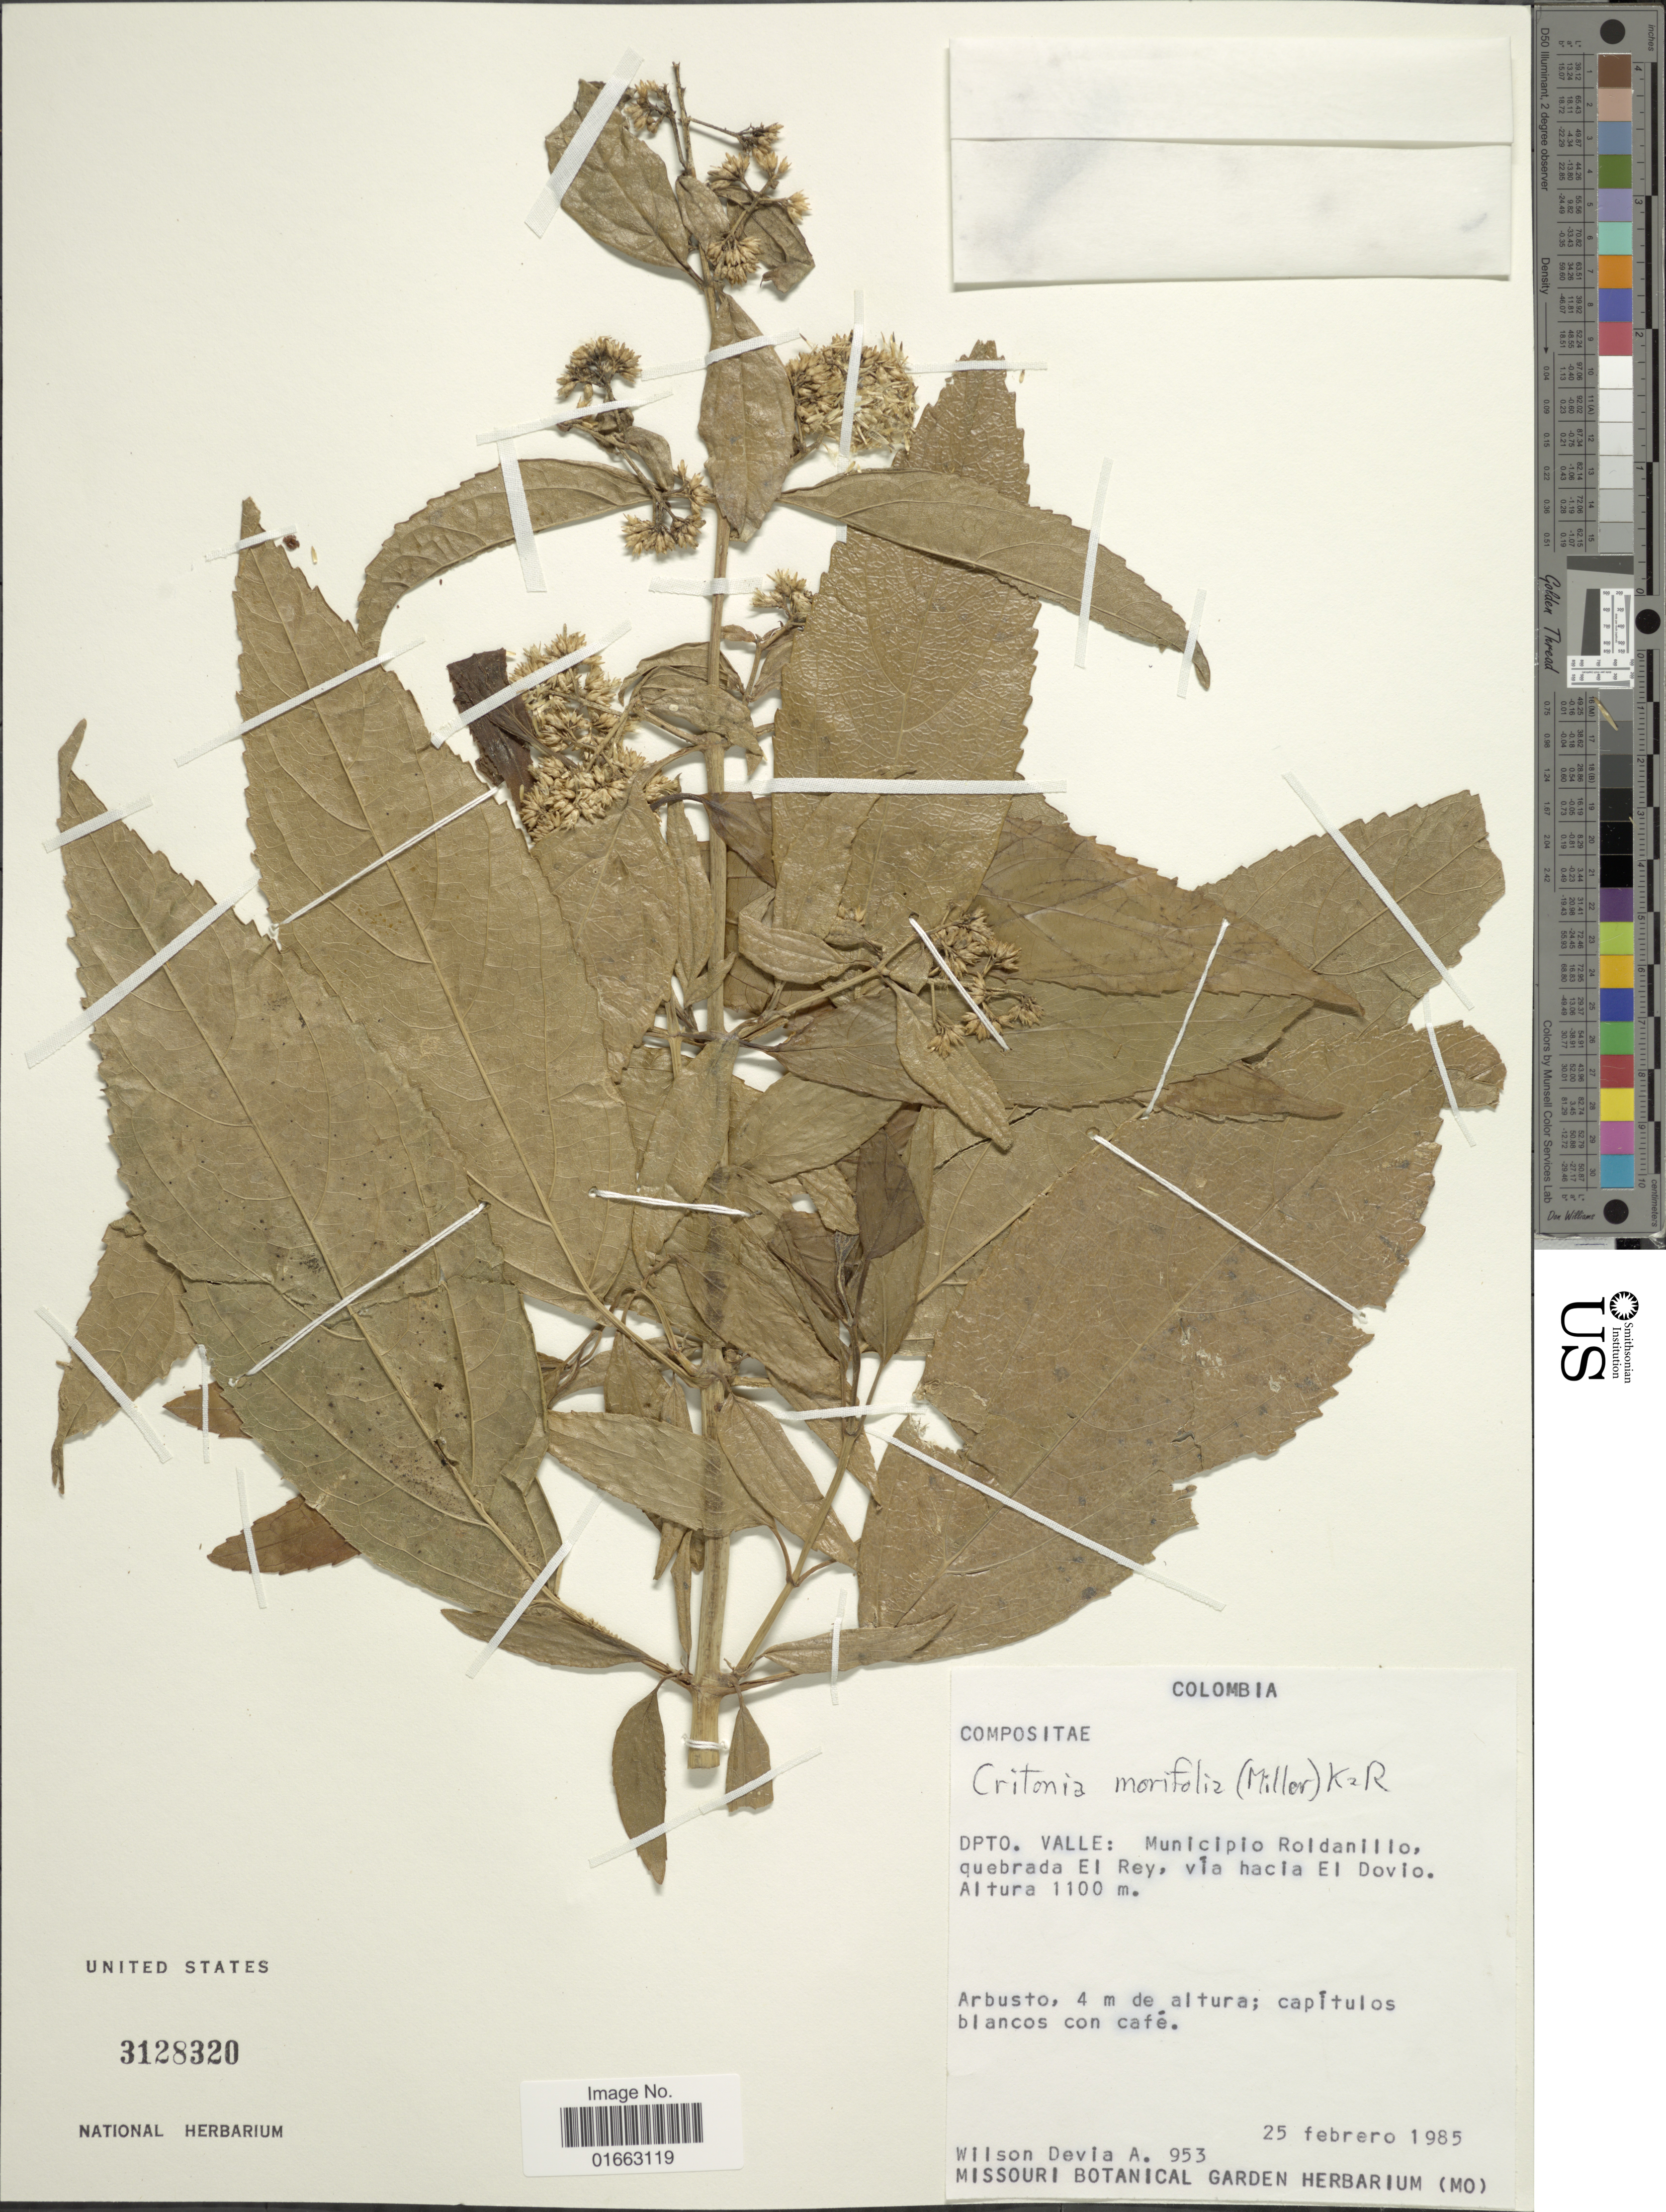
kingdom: Plantae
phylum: Tracheophyta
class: Magnoliopsida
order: Asterales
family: Asteraceae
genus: Critonia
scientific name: Critonia morifolia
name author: (Mill.) R.M. King & H. Rob.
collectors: W. Devia A.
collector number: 953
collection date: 1985-02-25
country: Colombia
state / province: Valle del Cauca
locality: Depto. Valle: Municipio Roldanillo, quebrada El Rey, vía hacia El Dovio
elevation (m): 1100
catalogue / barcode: US 3128320